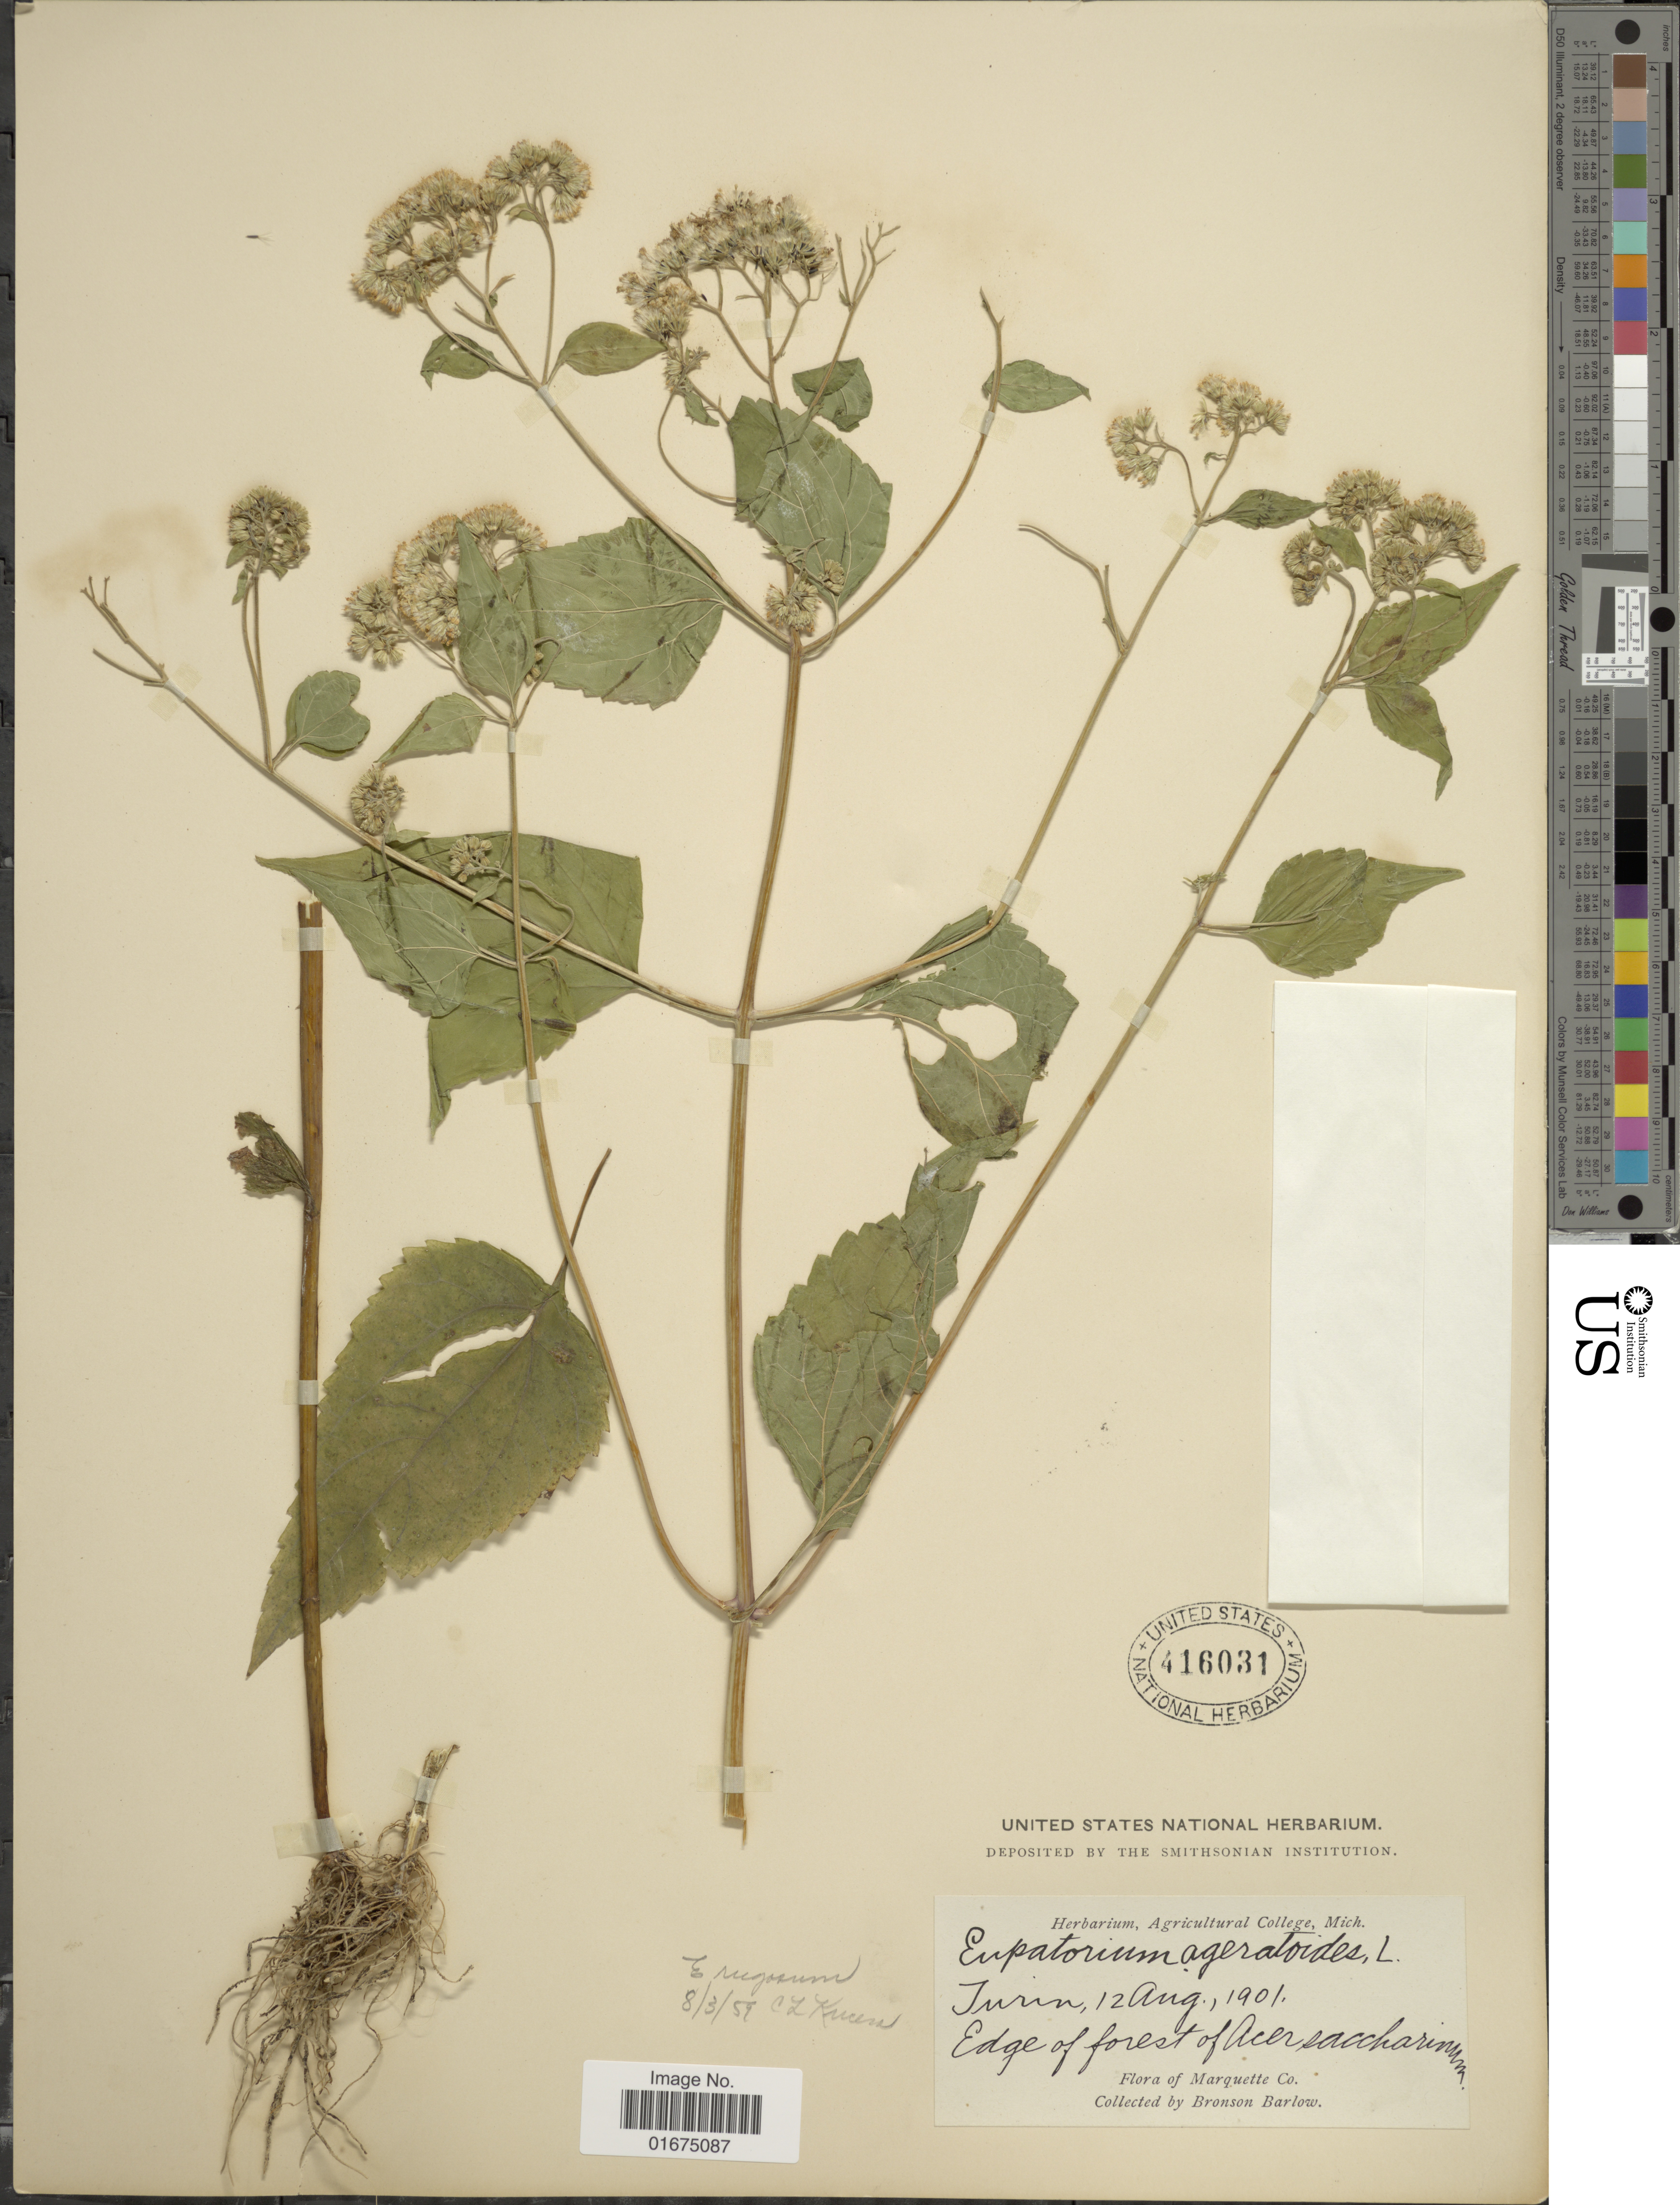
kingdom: Plantae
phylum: Tracheophyta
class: Magnoliopsida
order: Asterales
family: Asteraceae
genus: Ageratina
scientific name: Ageratina altissima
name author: (L.) R.M. King & H. Rob.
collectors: Barlow, B.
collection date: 1901-08-12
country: United States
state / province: Michigan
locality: Turin, Edge of forest of Acer saccharinna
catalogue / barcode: US 416031